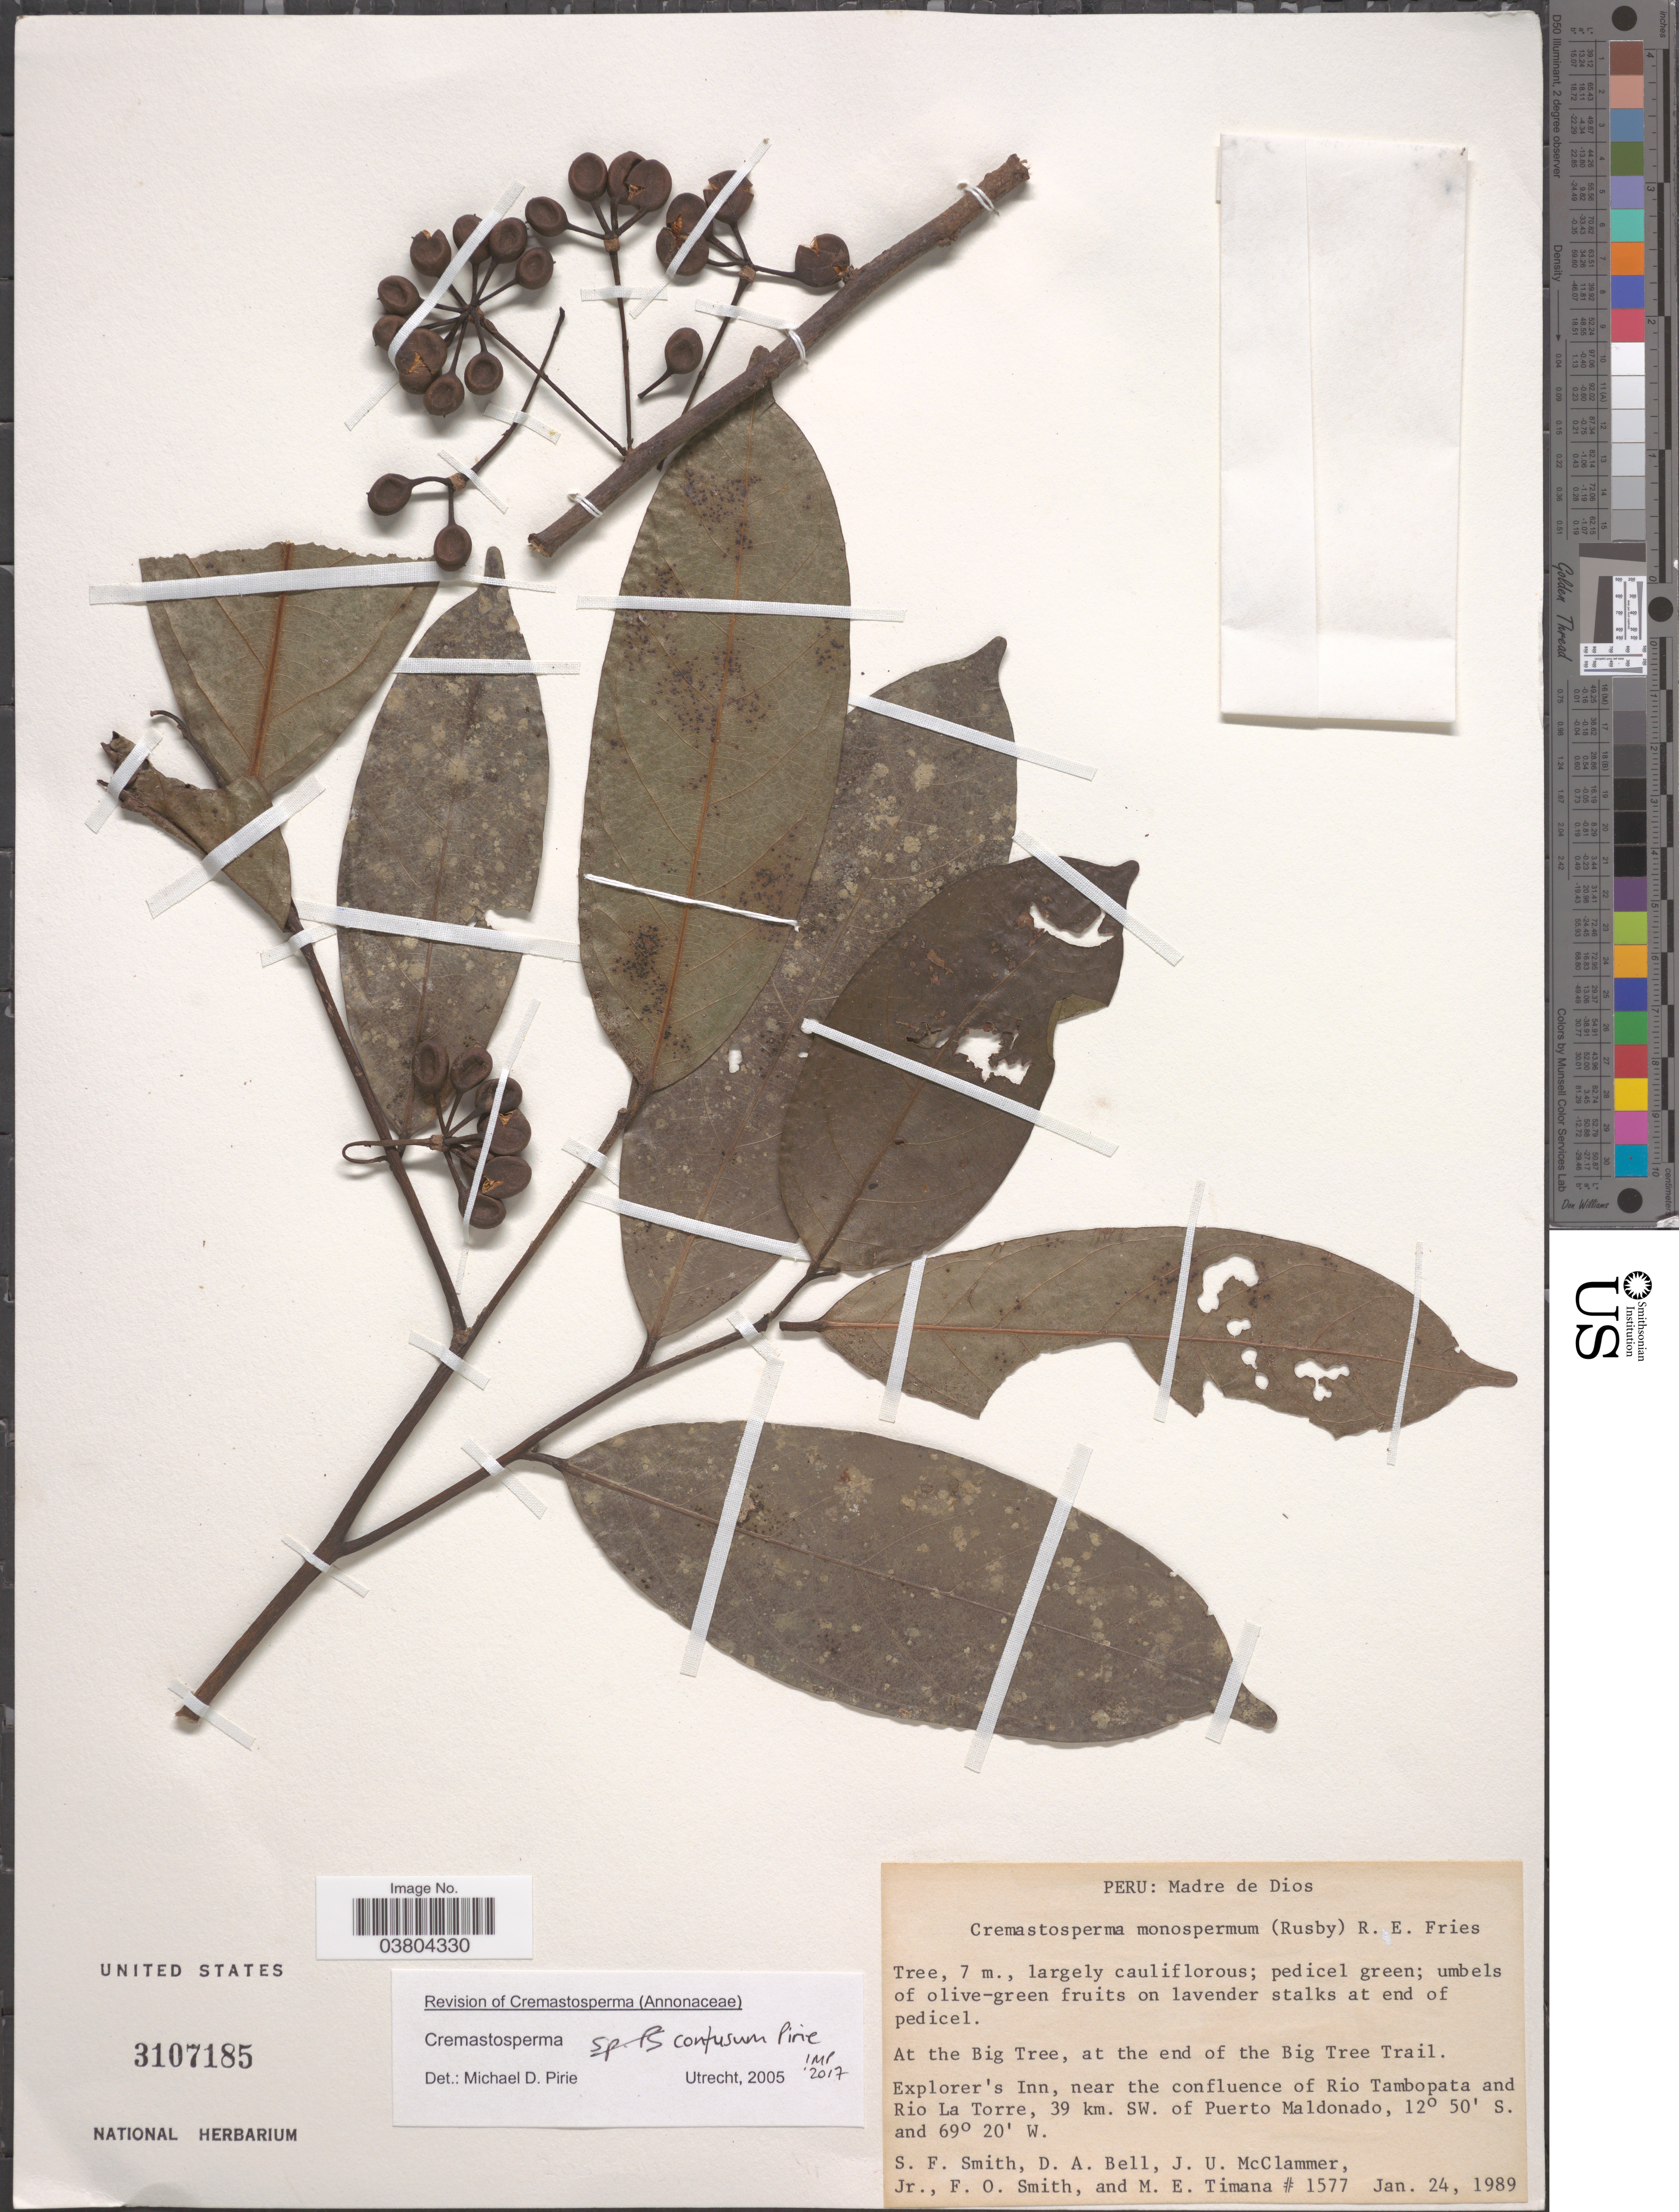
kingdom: Plantae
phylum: Tracheophyta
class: Magnoliopsida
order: Magnoliales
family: Annonaceae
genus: Cremastosperma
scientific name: Cremastosperma confusum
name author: Pirie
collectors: S.F. Smith, D. A. Bell, J. McClammer Jr. & F. Smith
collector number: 1577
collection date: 1989-01-24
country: Peru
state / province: Madre de Dios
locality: At the Big Tree, at the end of the Big Tree Trail. Explorer's Inn, near the confluence of Rio Tambopata and Rio La Torre, 39 km. SW. of Puerto Maldonado.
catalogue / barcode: US 3107185